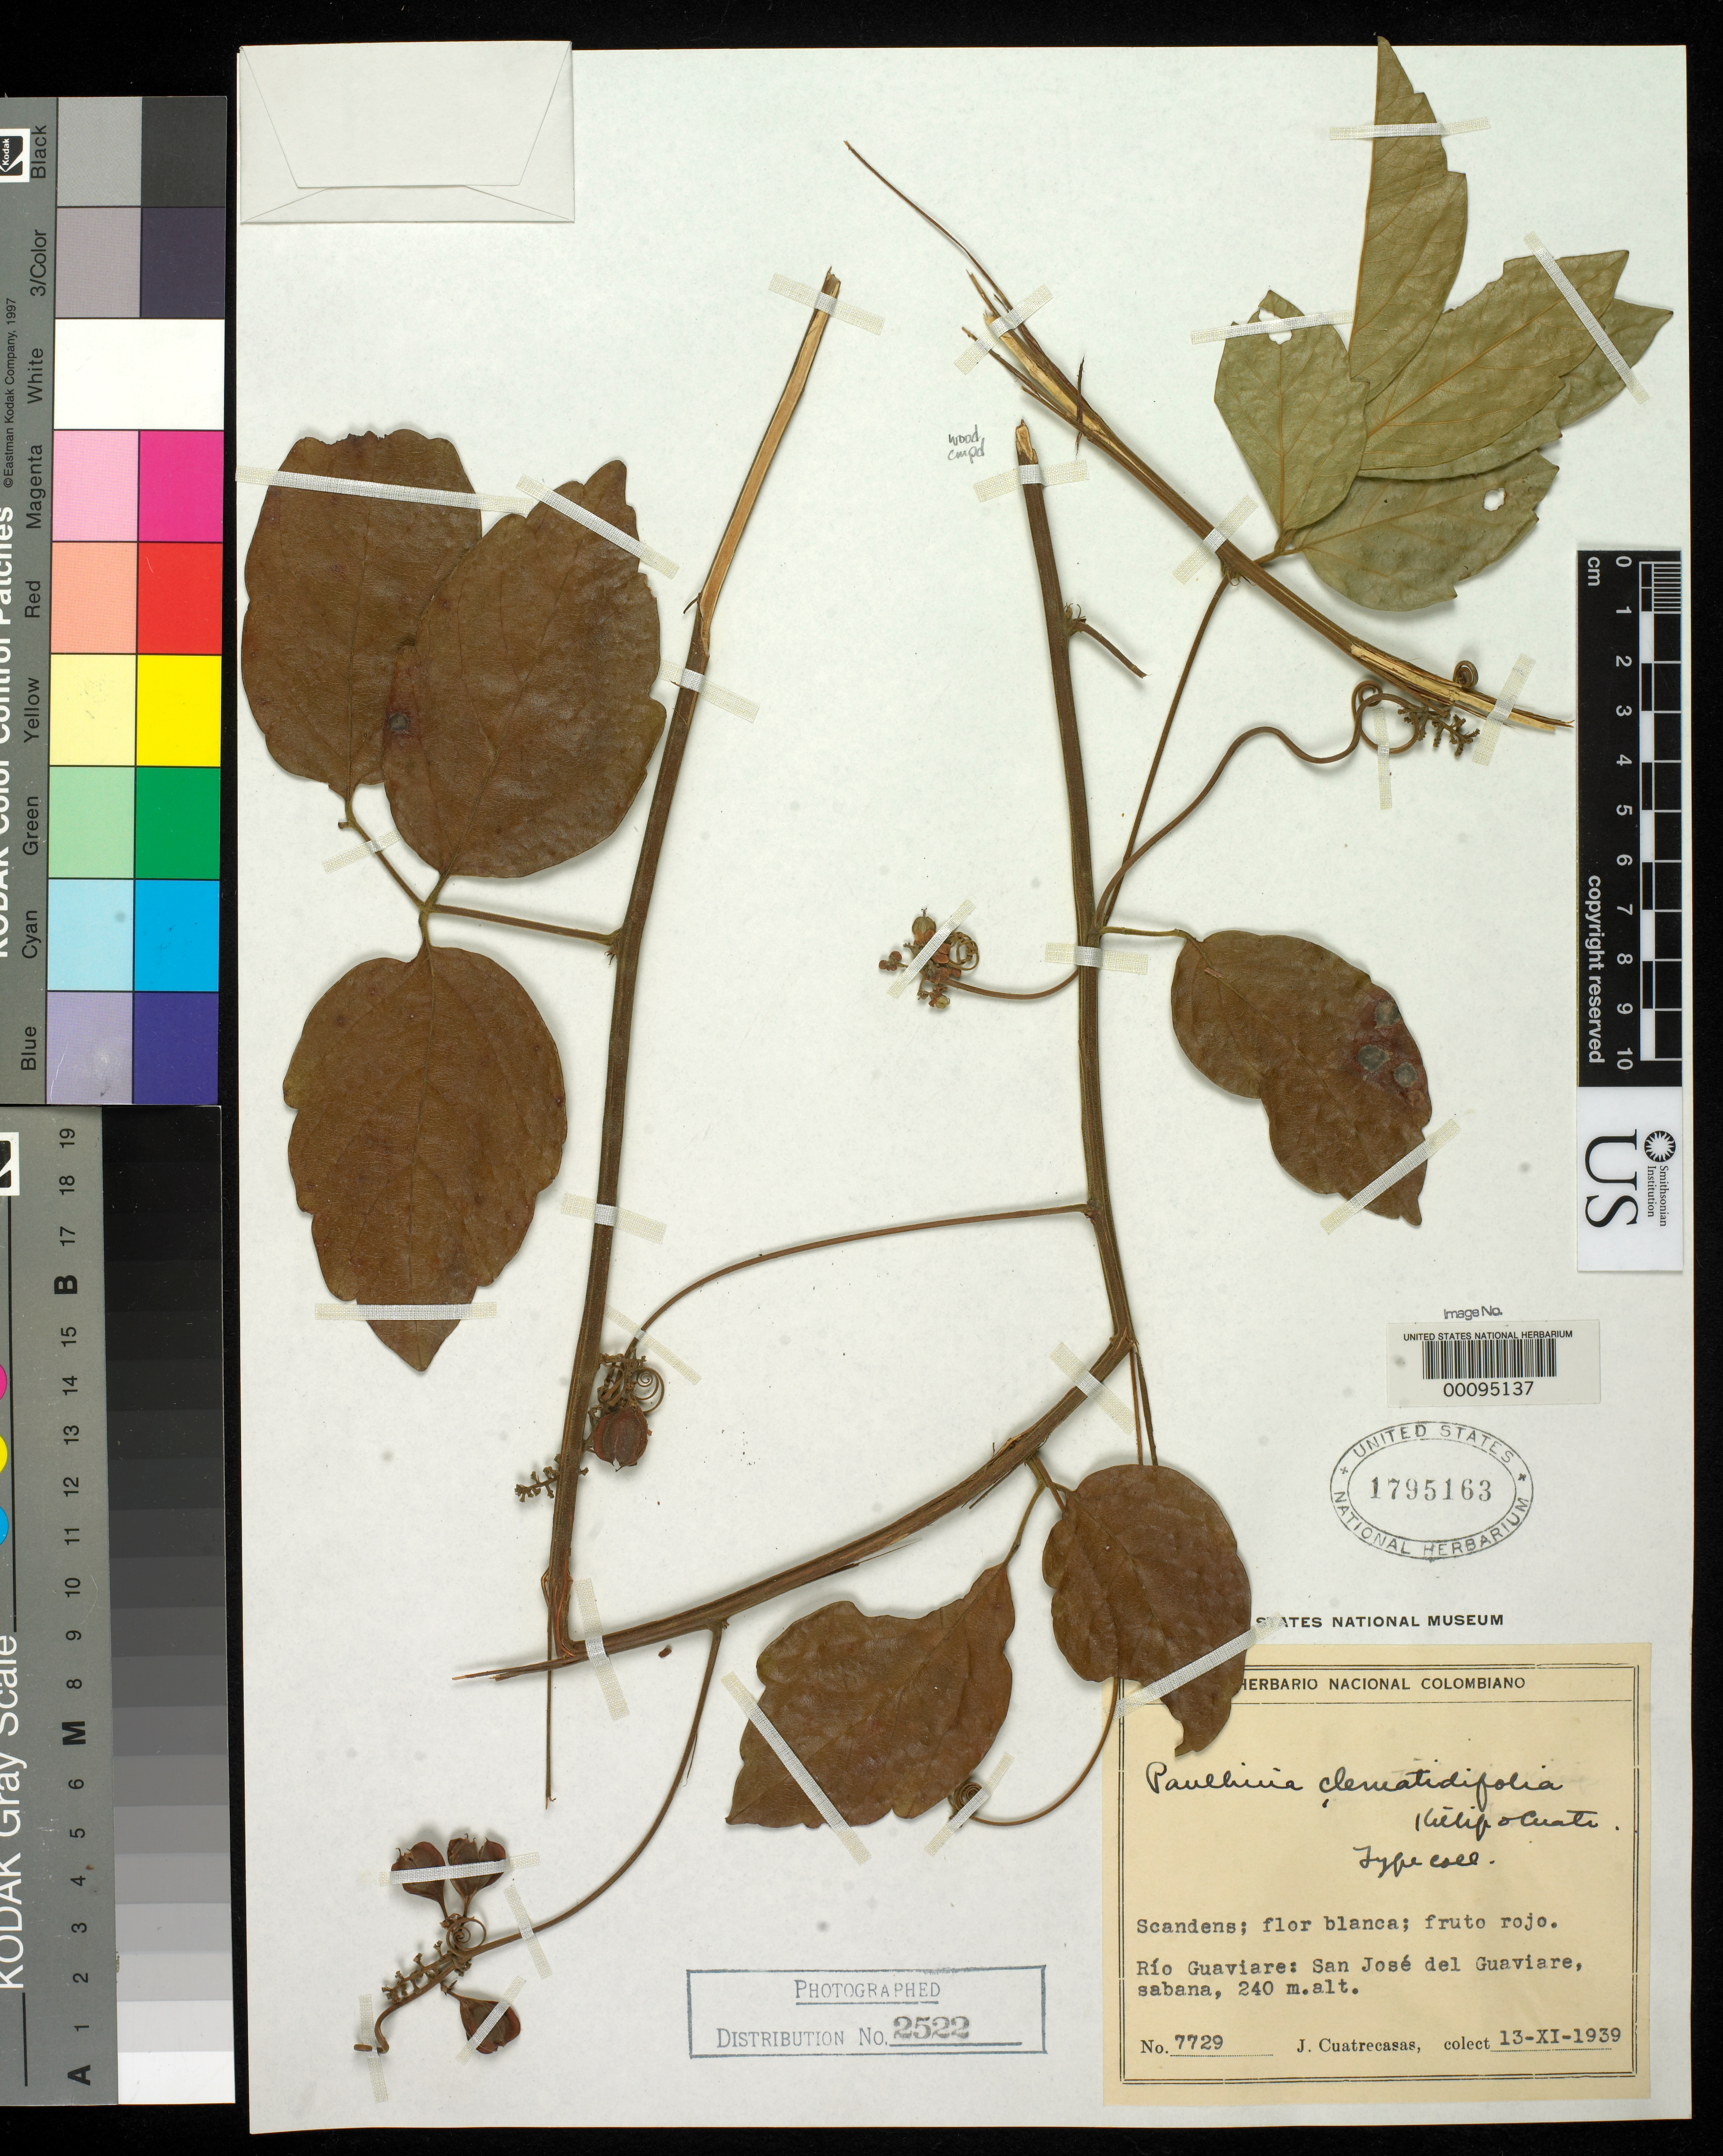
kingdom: Plantae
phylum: Tracheophyta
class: Magnoliopsida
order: Sapindales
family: Sapindaceae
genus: Paullinia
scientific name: Paullinia clematidifolia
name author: Killip & Cuatrec.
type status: Isotype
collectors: J. Cuatrecasas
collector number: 7729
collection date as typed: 13 Nov 1939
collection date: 1939-11-13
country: Colombia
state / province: Vaupés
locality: Rio Guaviare, San Jose del Guaviare.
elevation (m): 240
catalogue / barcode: US 1795163